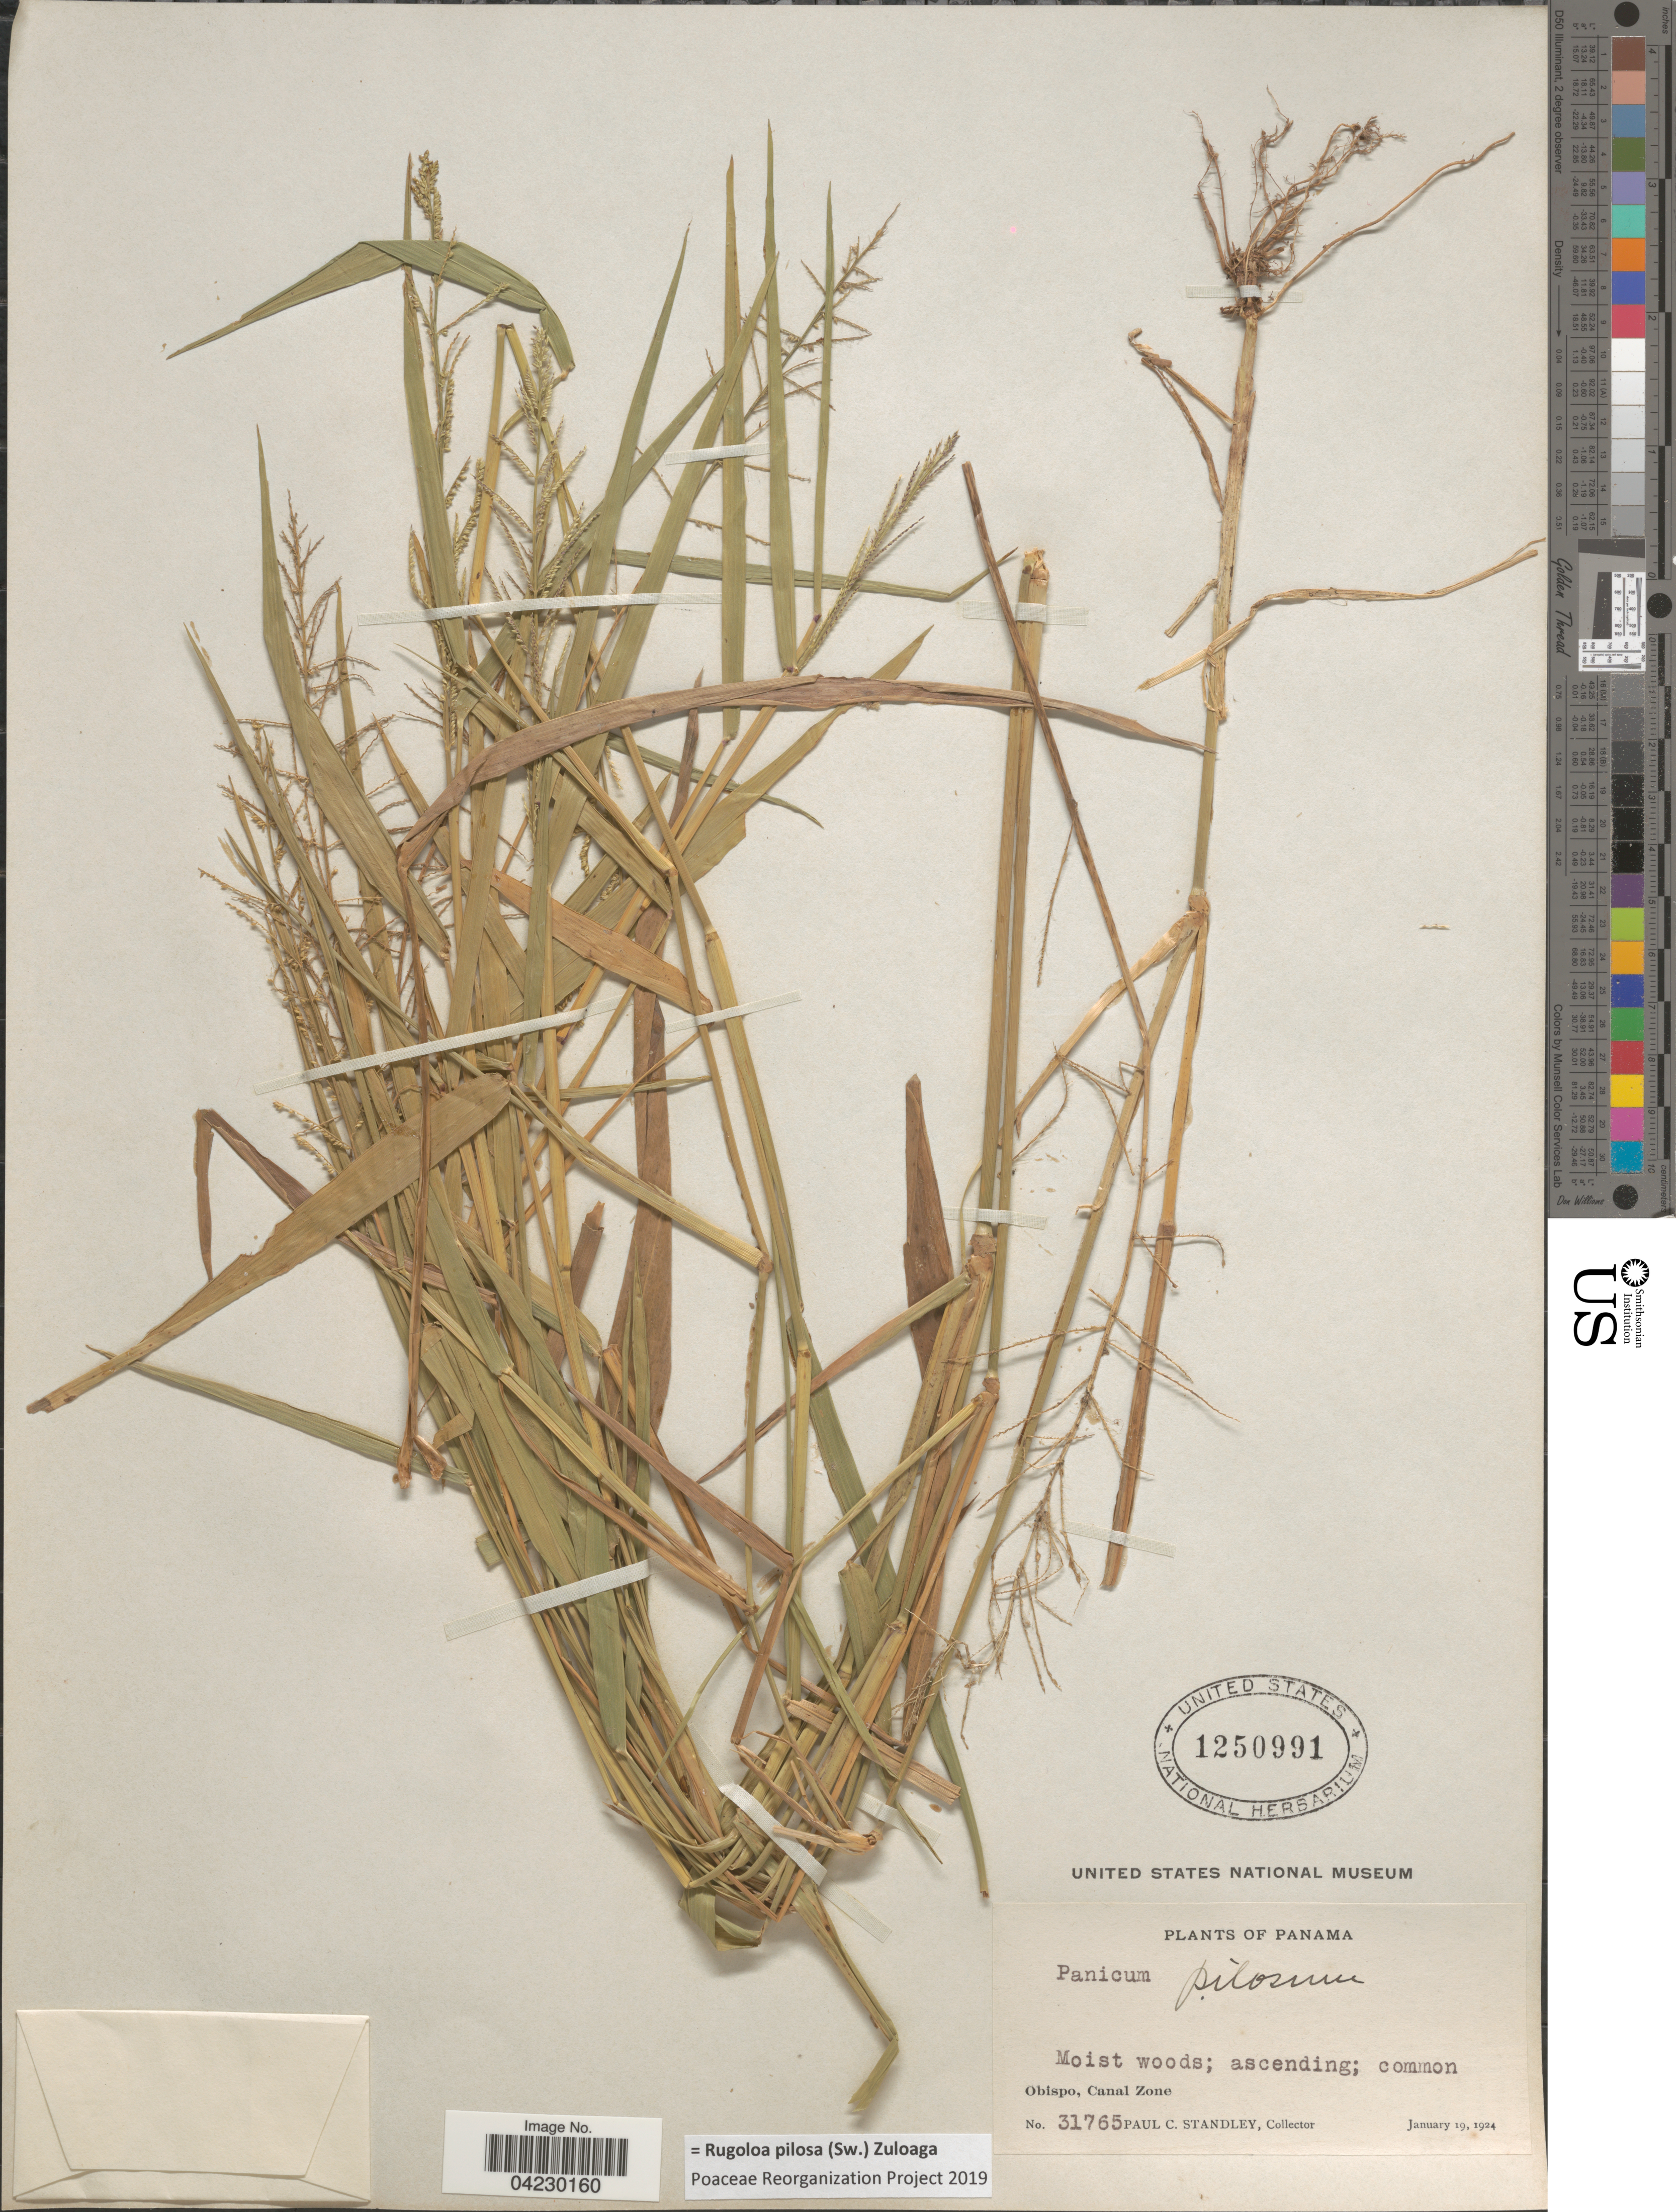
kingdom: Plantae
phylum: Tracheophyta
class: Liliopsida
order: Poales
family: Poaceae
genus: Rugoloa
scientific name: Rugoloa pilosa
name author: (Sw.) Zuloaga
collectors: P. C. Standley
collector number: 31765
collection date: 1924-01-19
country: Panama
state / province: Colón / Panamá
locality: Moist woods. Obispo, Canal Zone.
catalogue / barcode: US 1250991